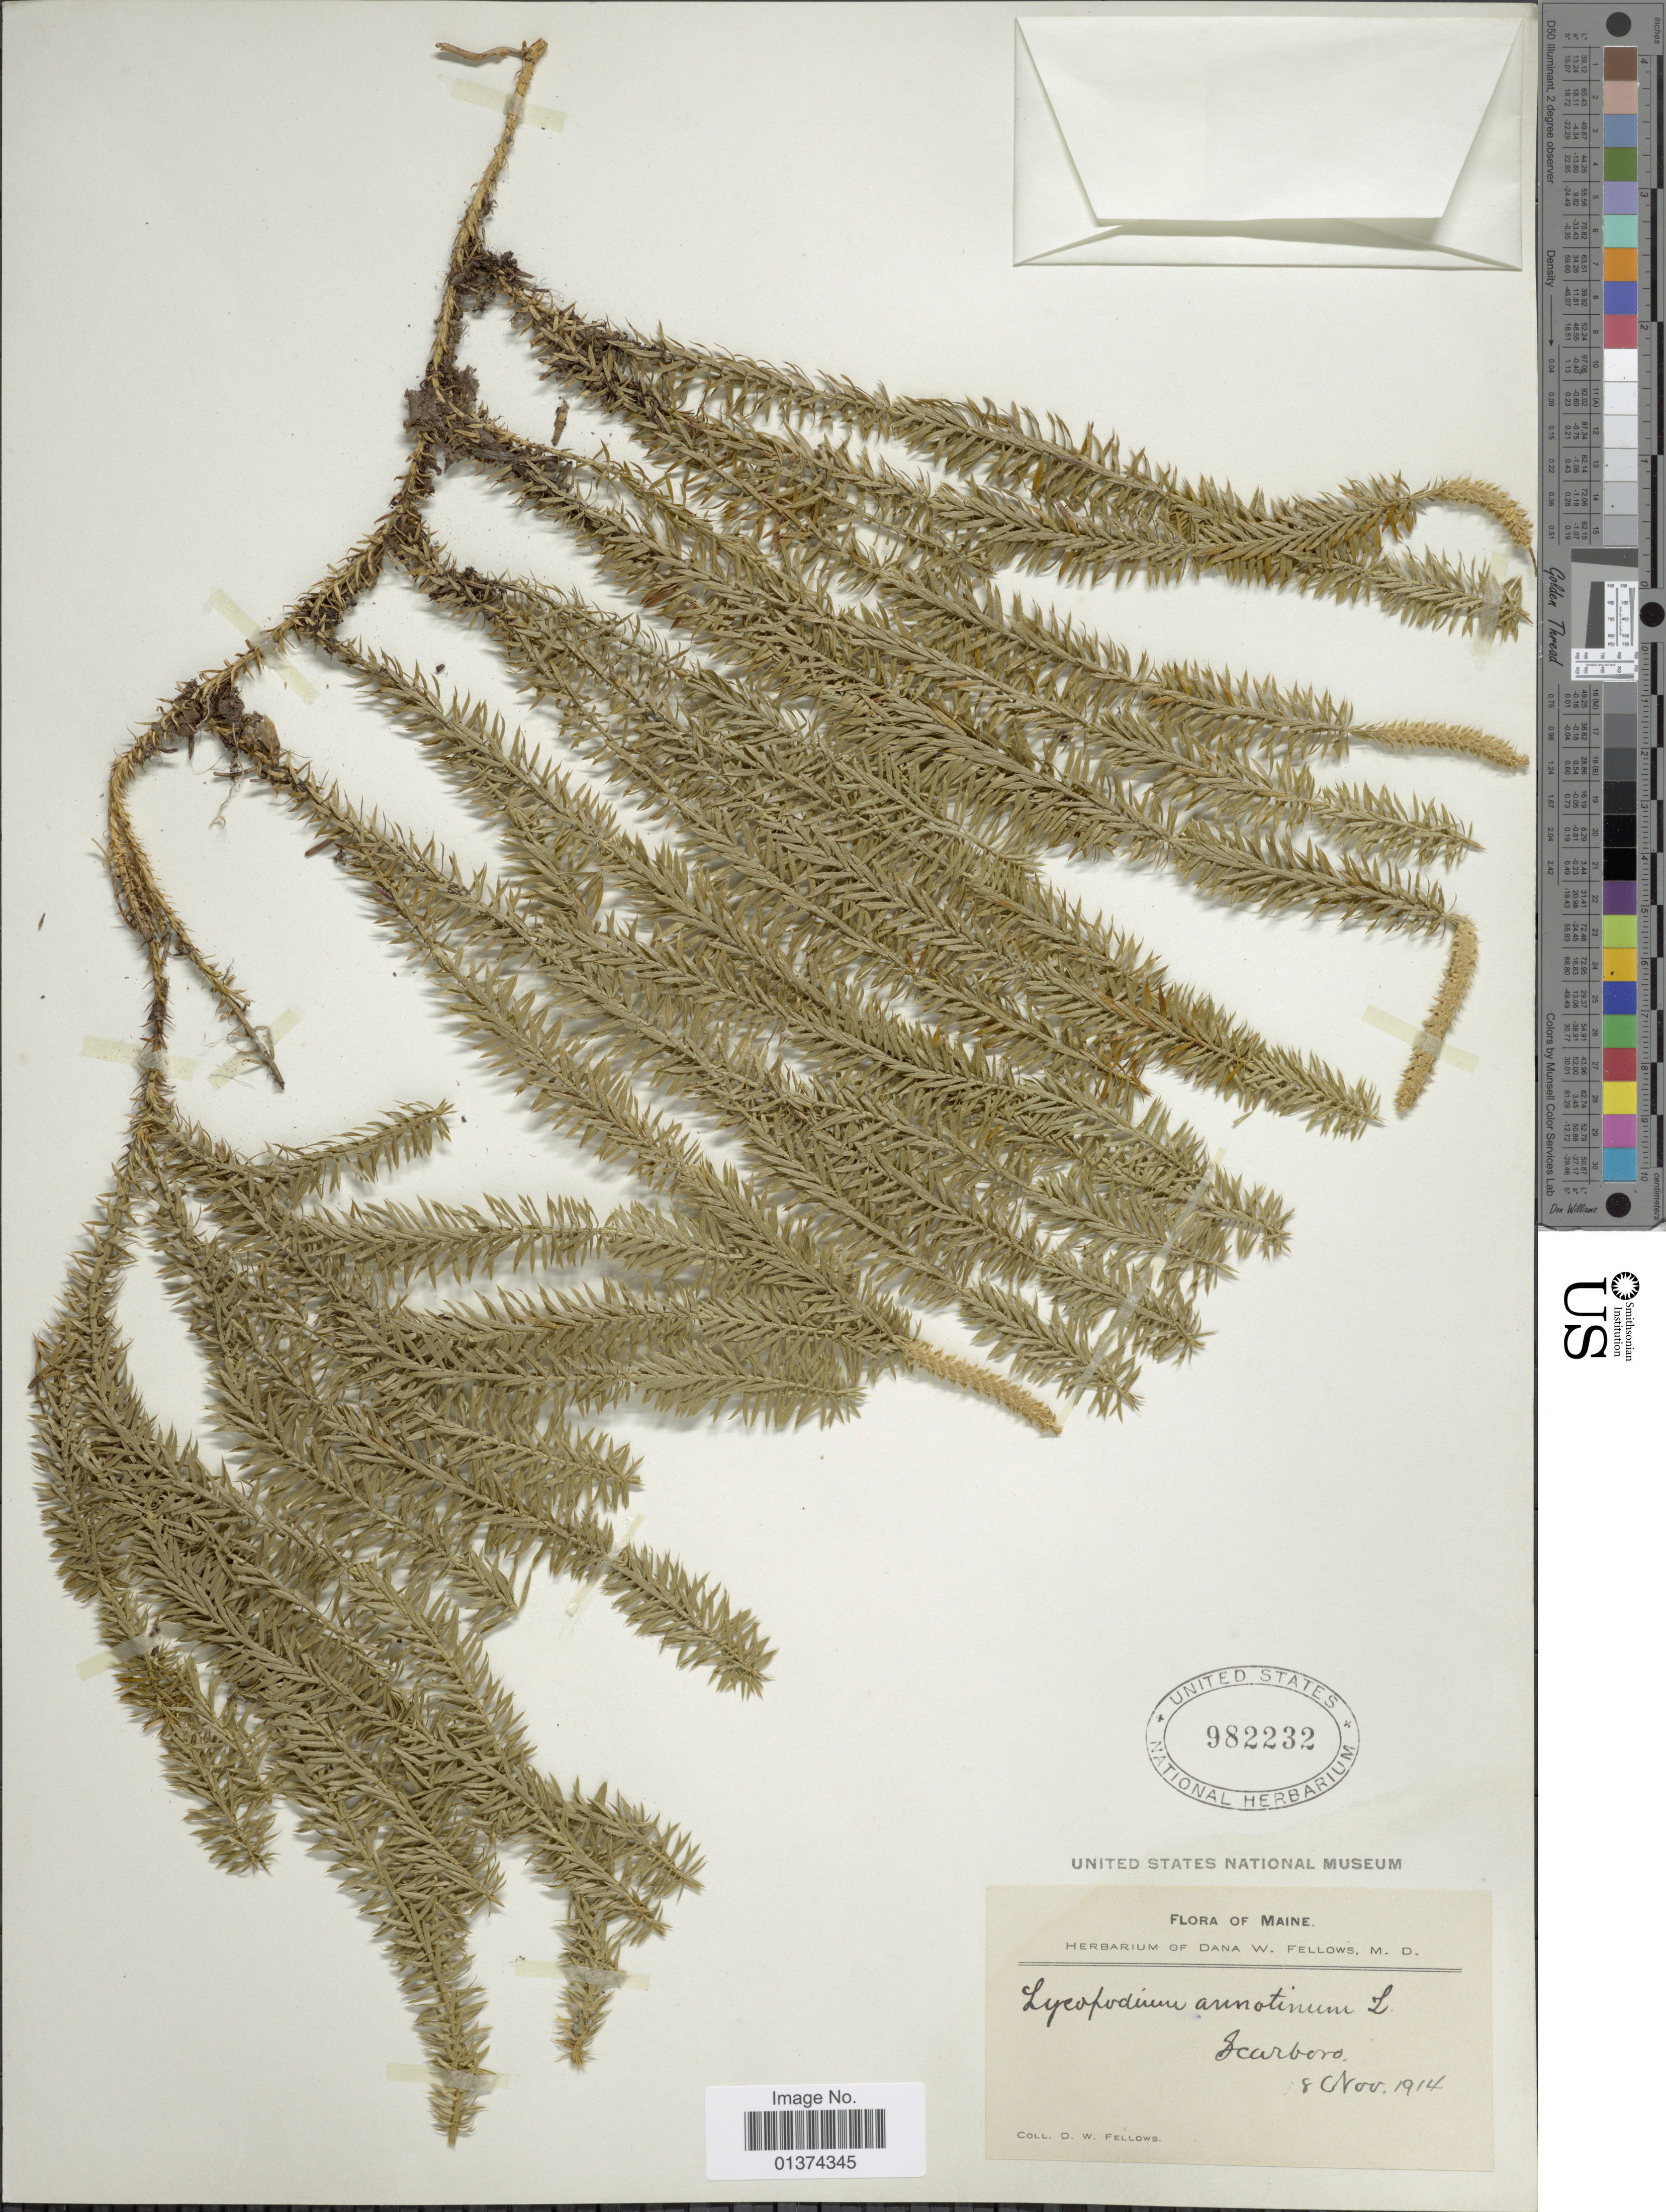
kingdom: Plantae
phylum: Tracheophyta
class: Lycopodiopsida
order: Lycopodiales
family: Lycopodiaceae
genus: Spinulum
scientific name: Spinulum annotinum subsp. annotinum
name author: (L.) A. Haines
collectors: D. W. Fellows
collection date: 1914-11-08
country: United States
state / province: Maine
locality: Scarboro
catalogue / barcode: US 982232